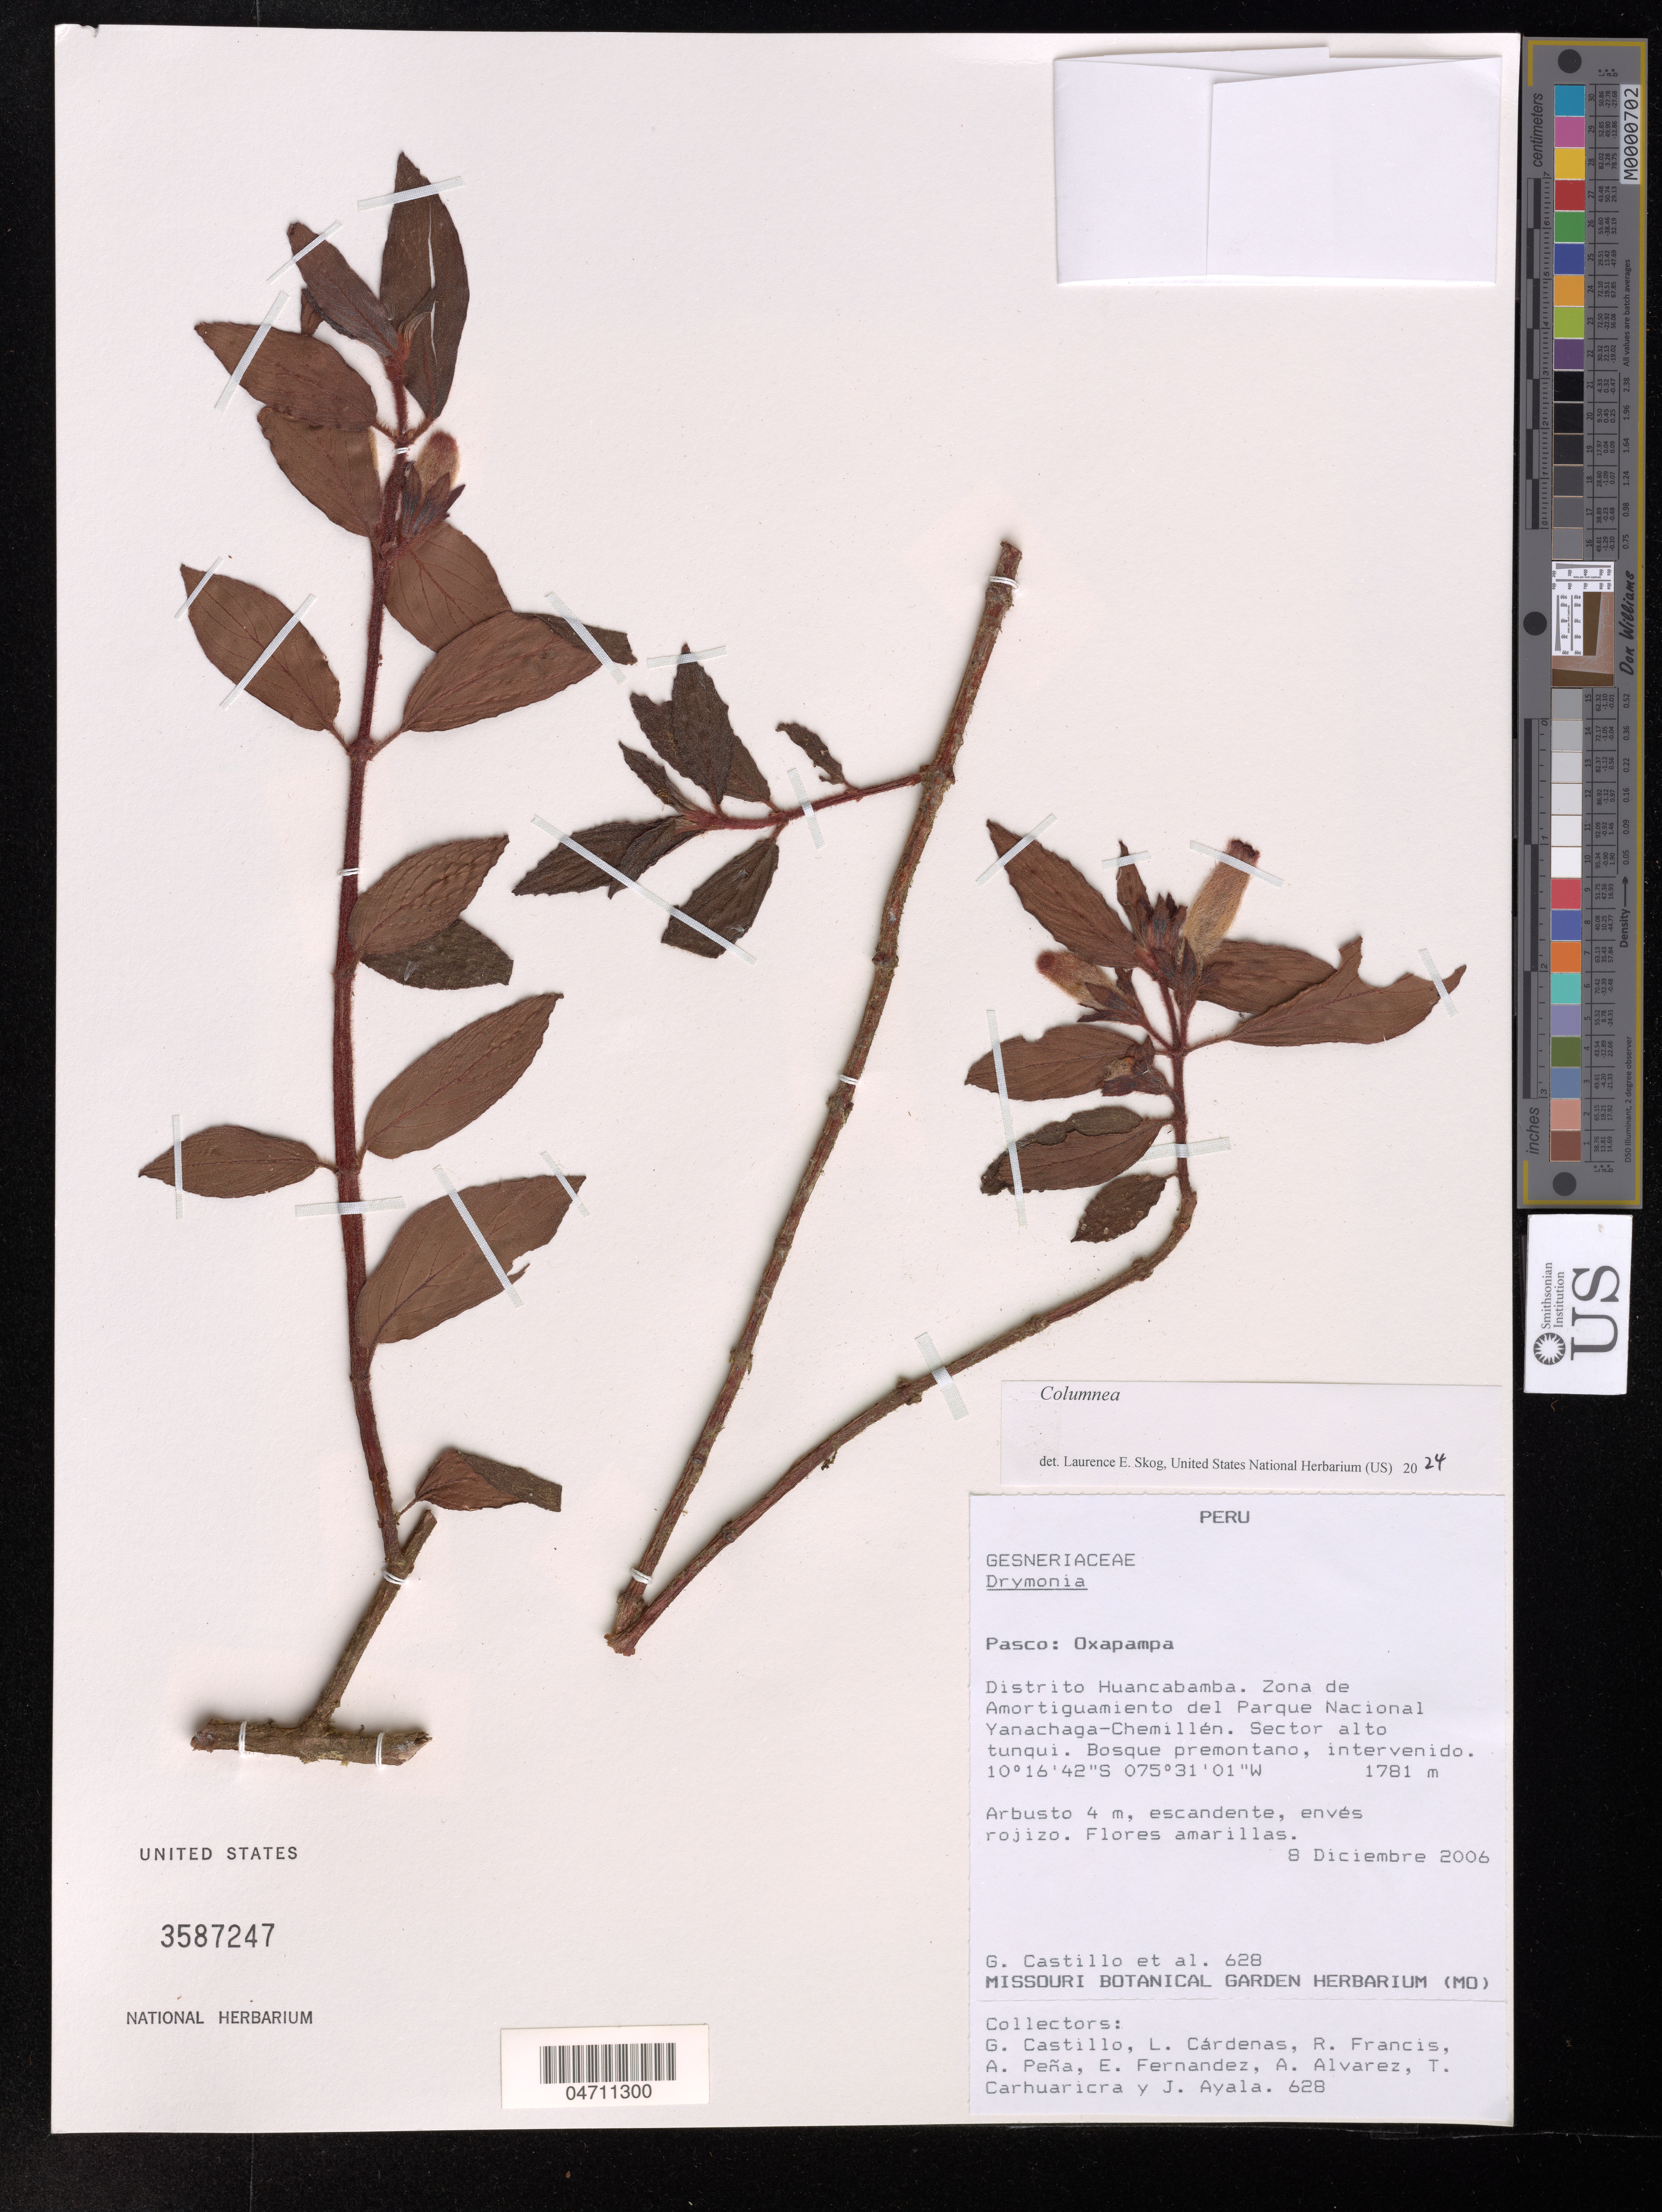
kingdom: Plantae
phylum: Tracheophyta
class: Magnoliopsida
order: Lamiales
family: Gesneriaceae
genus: Columnea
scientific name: Columnea xiphoidea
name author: J.F. Sm. & L.E. Skog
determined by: Skog, Laurence E.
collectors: G. Castillo, L. Cárdenas & A. Peña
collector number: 628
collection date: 2006-12-08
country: Peru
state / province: Pasco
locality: Oxapampa, Distrito Huancabamba. Zona de Amortiguamiento del Parque Nacional Yanachaga-Chemillén. Sector alto tunqui.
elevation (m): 1781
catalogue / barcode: US 3587247